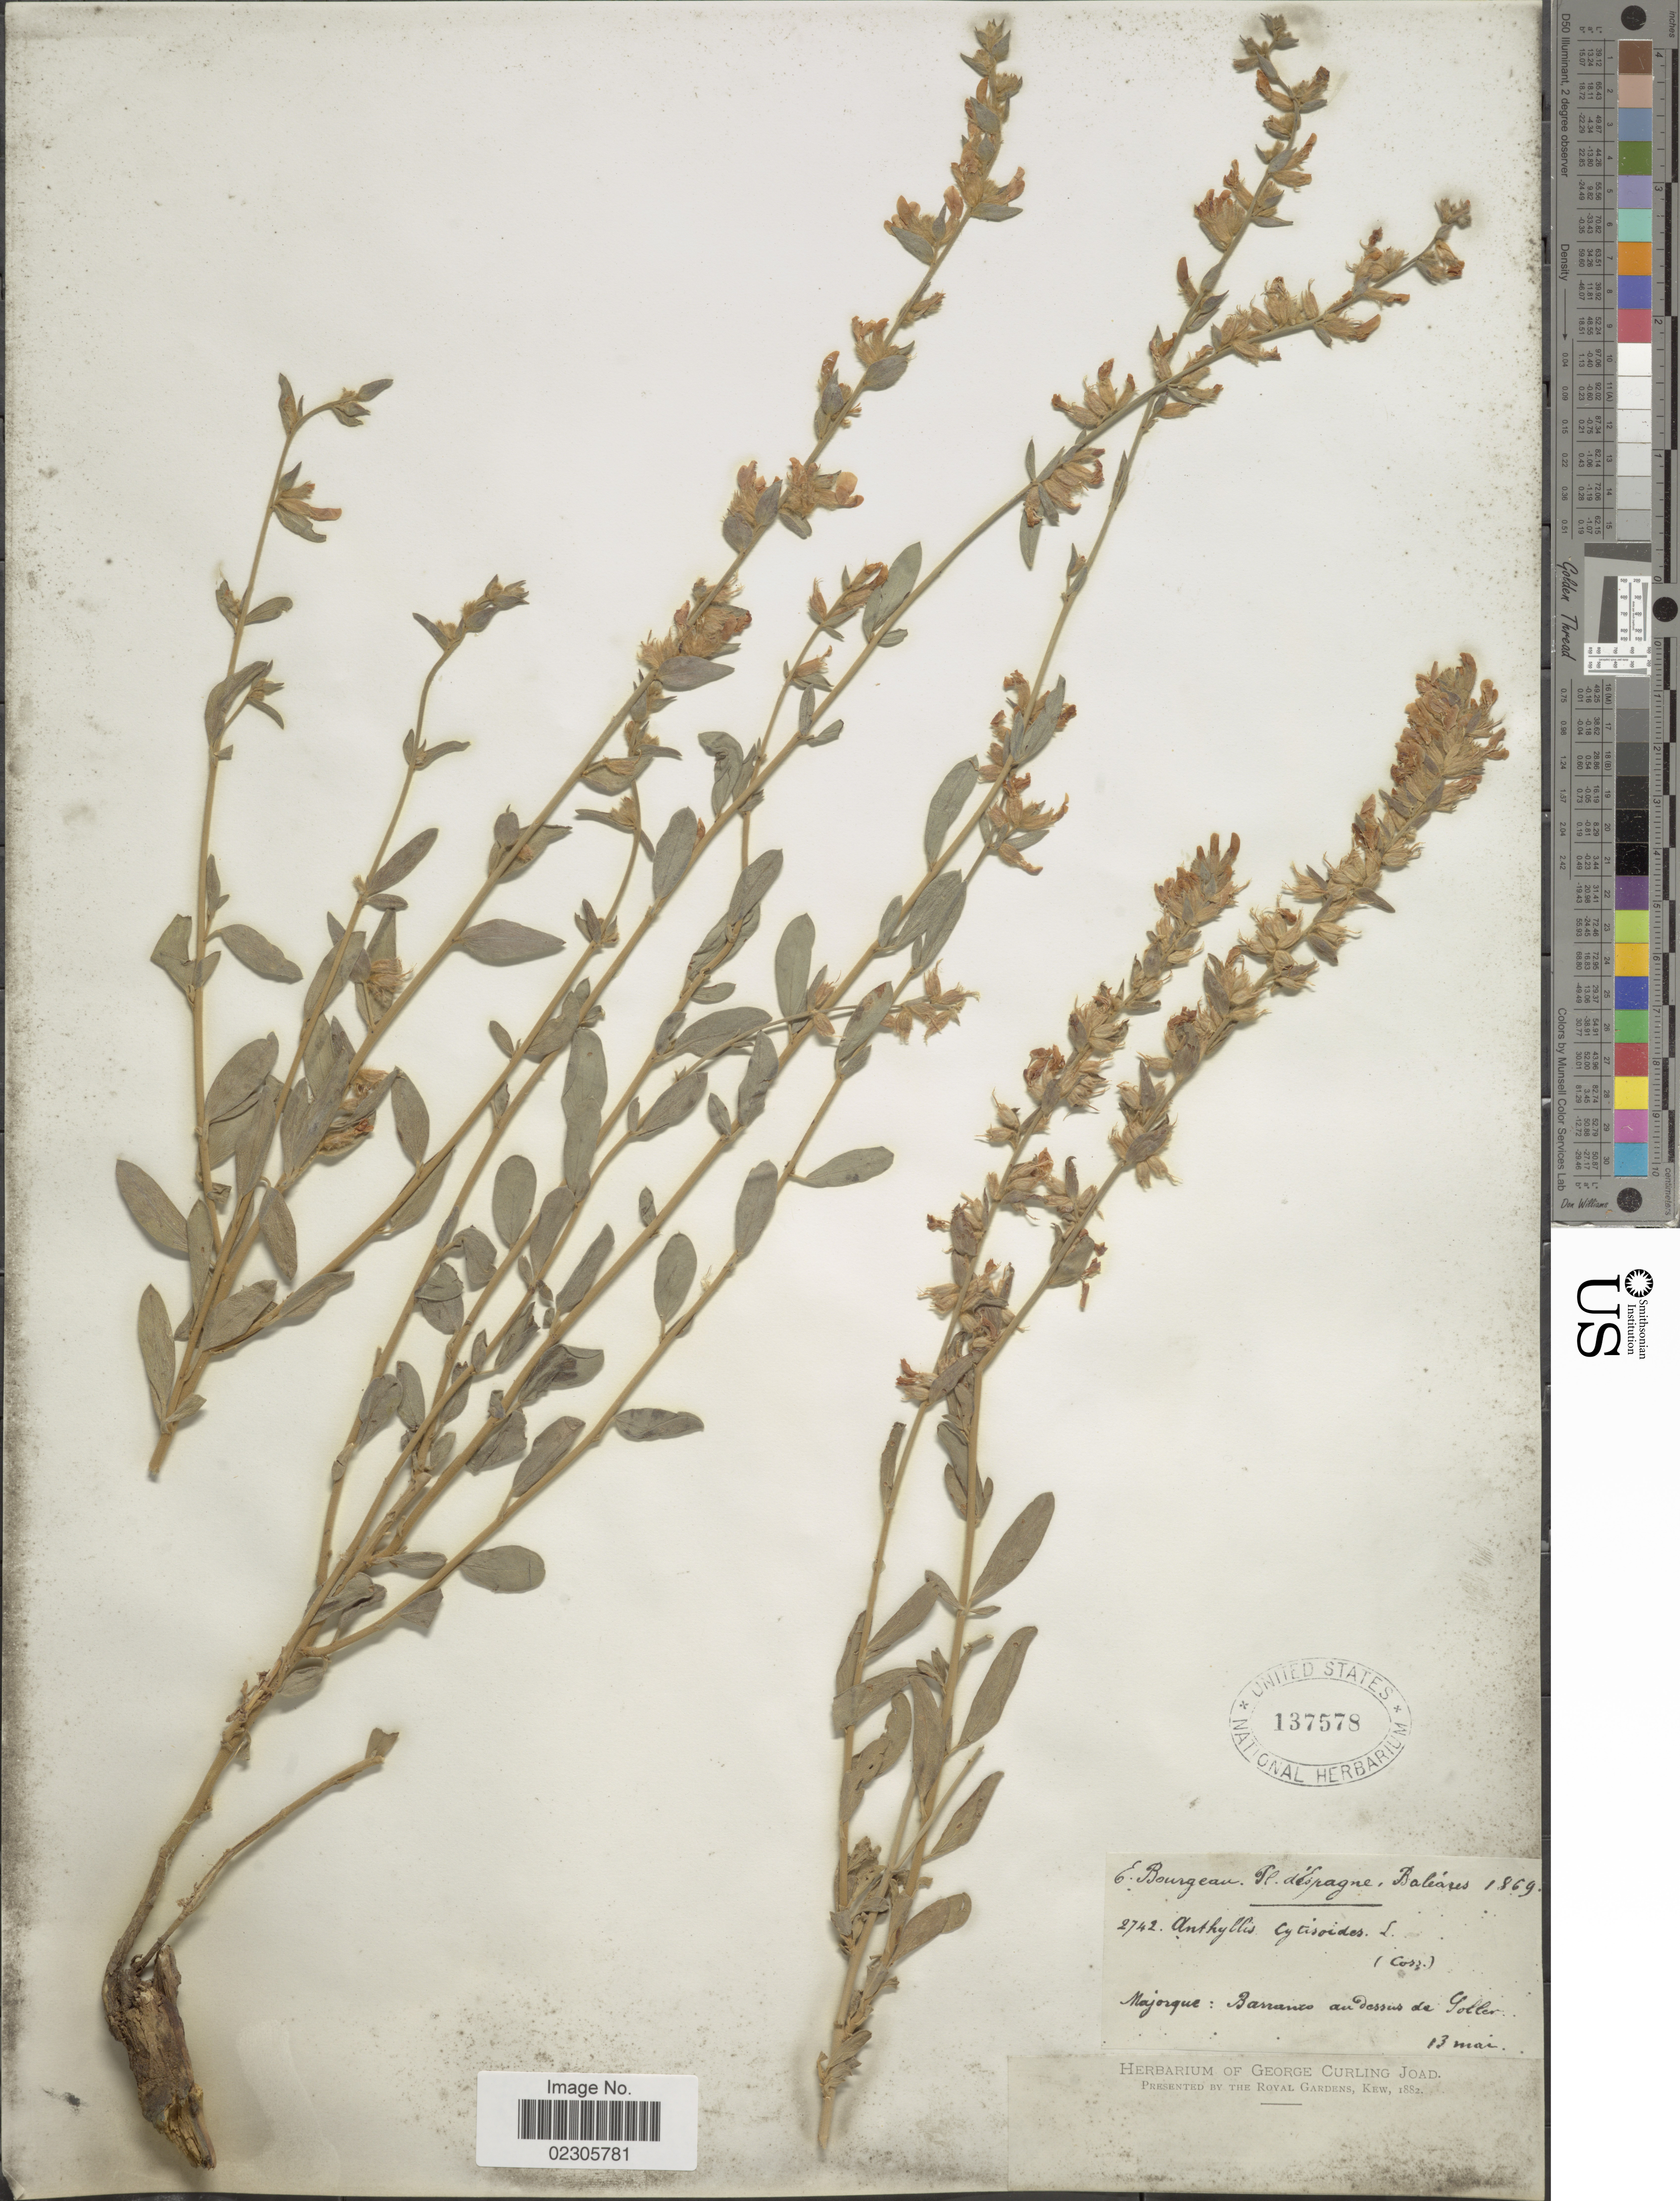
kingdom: Plantae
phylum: Tracheophyta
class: Magnoliopsida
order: Fabales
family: Fabaceae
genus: Anthyllis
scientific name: Anthyllis cytisoides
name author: L.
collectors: E. Bourgeau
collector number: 2742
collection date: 1869-05-13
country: Spain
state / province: Islas Baleares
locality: Baleares, Majroque: Barranco au dessus de Soller.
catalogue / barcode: US 137578